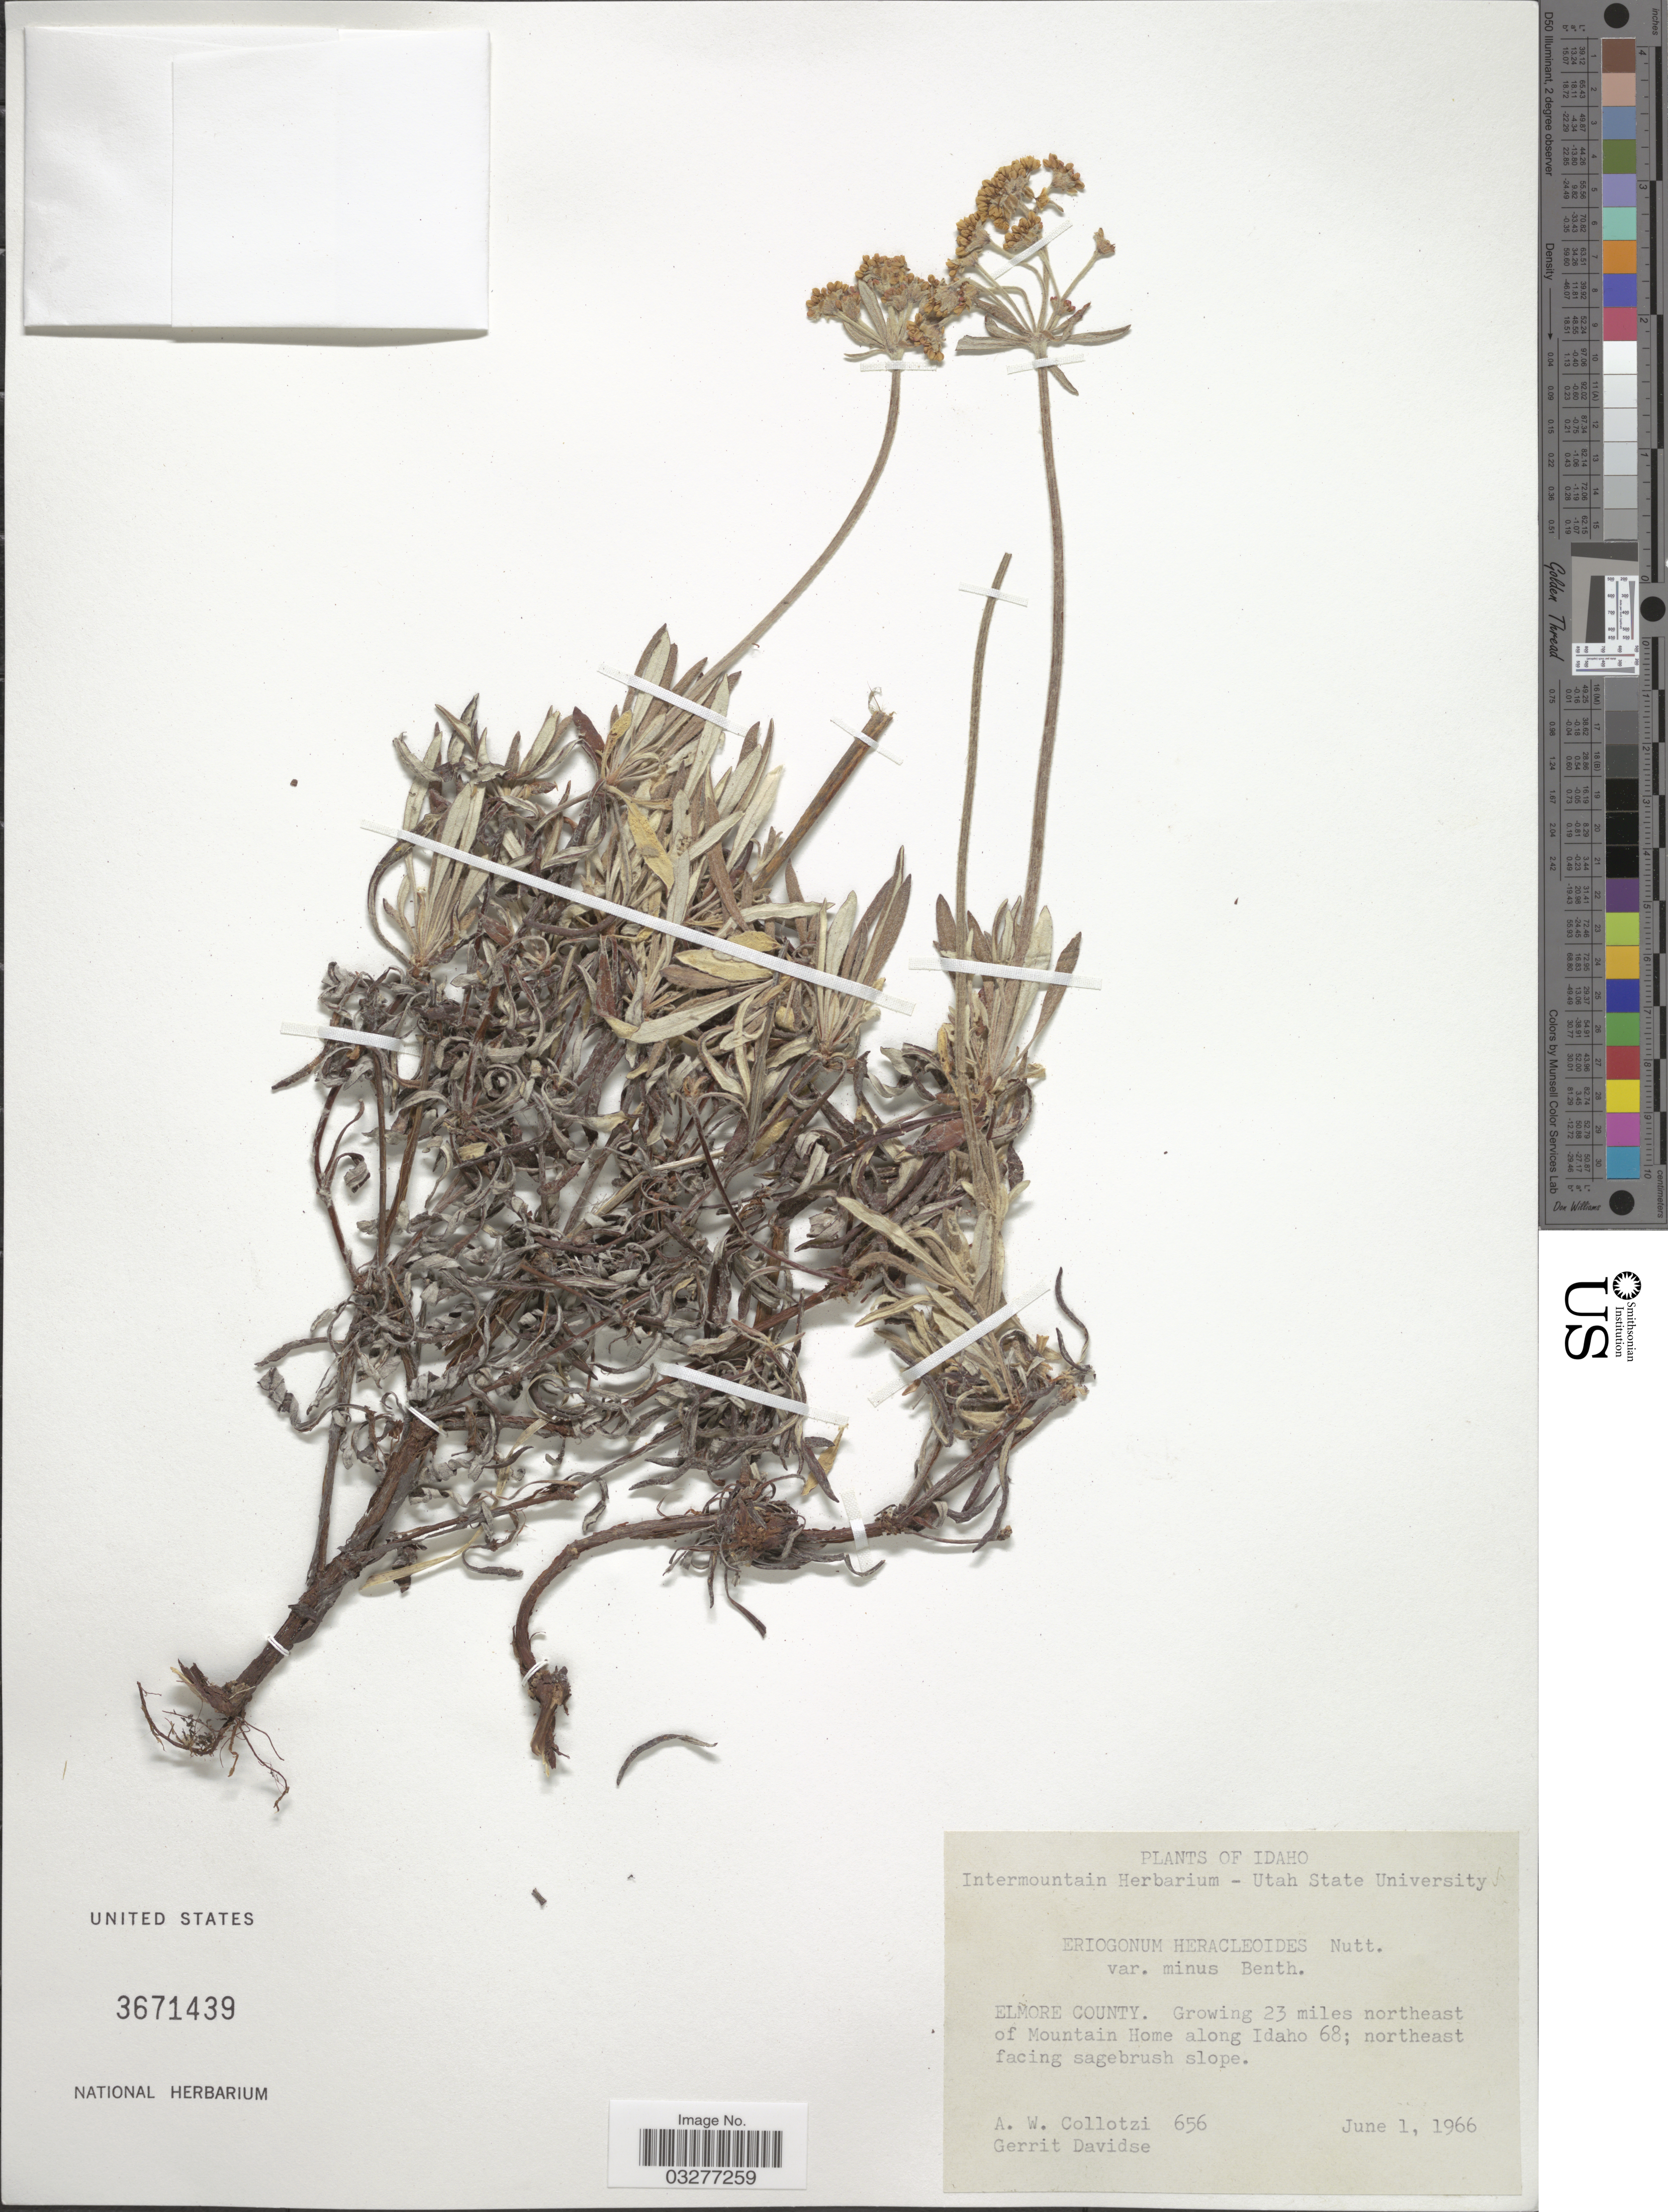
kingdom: Plantae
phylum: Tracheophyta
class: Magnoliopsida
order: Caryophyllales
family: Polygonaceae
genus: Eriogonum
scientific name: Eriogonum heracleoides var. leucophaeum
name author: Reveal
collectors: A. W. Collotzi & G. Davidse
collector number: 656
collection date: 1966-05-01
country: United States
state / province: Idaho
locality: Elmore County. Growing 23 miles northeast of Mountain Home along Idaho 68; northeast facing sagebrush slope.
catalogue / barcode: US 3671439